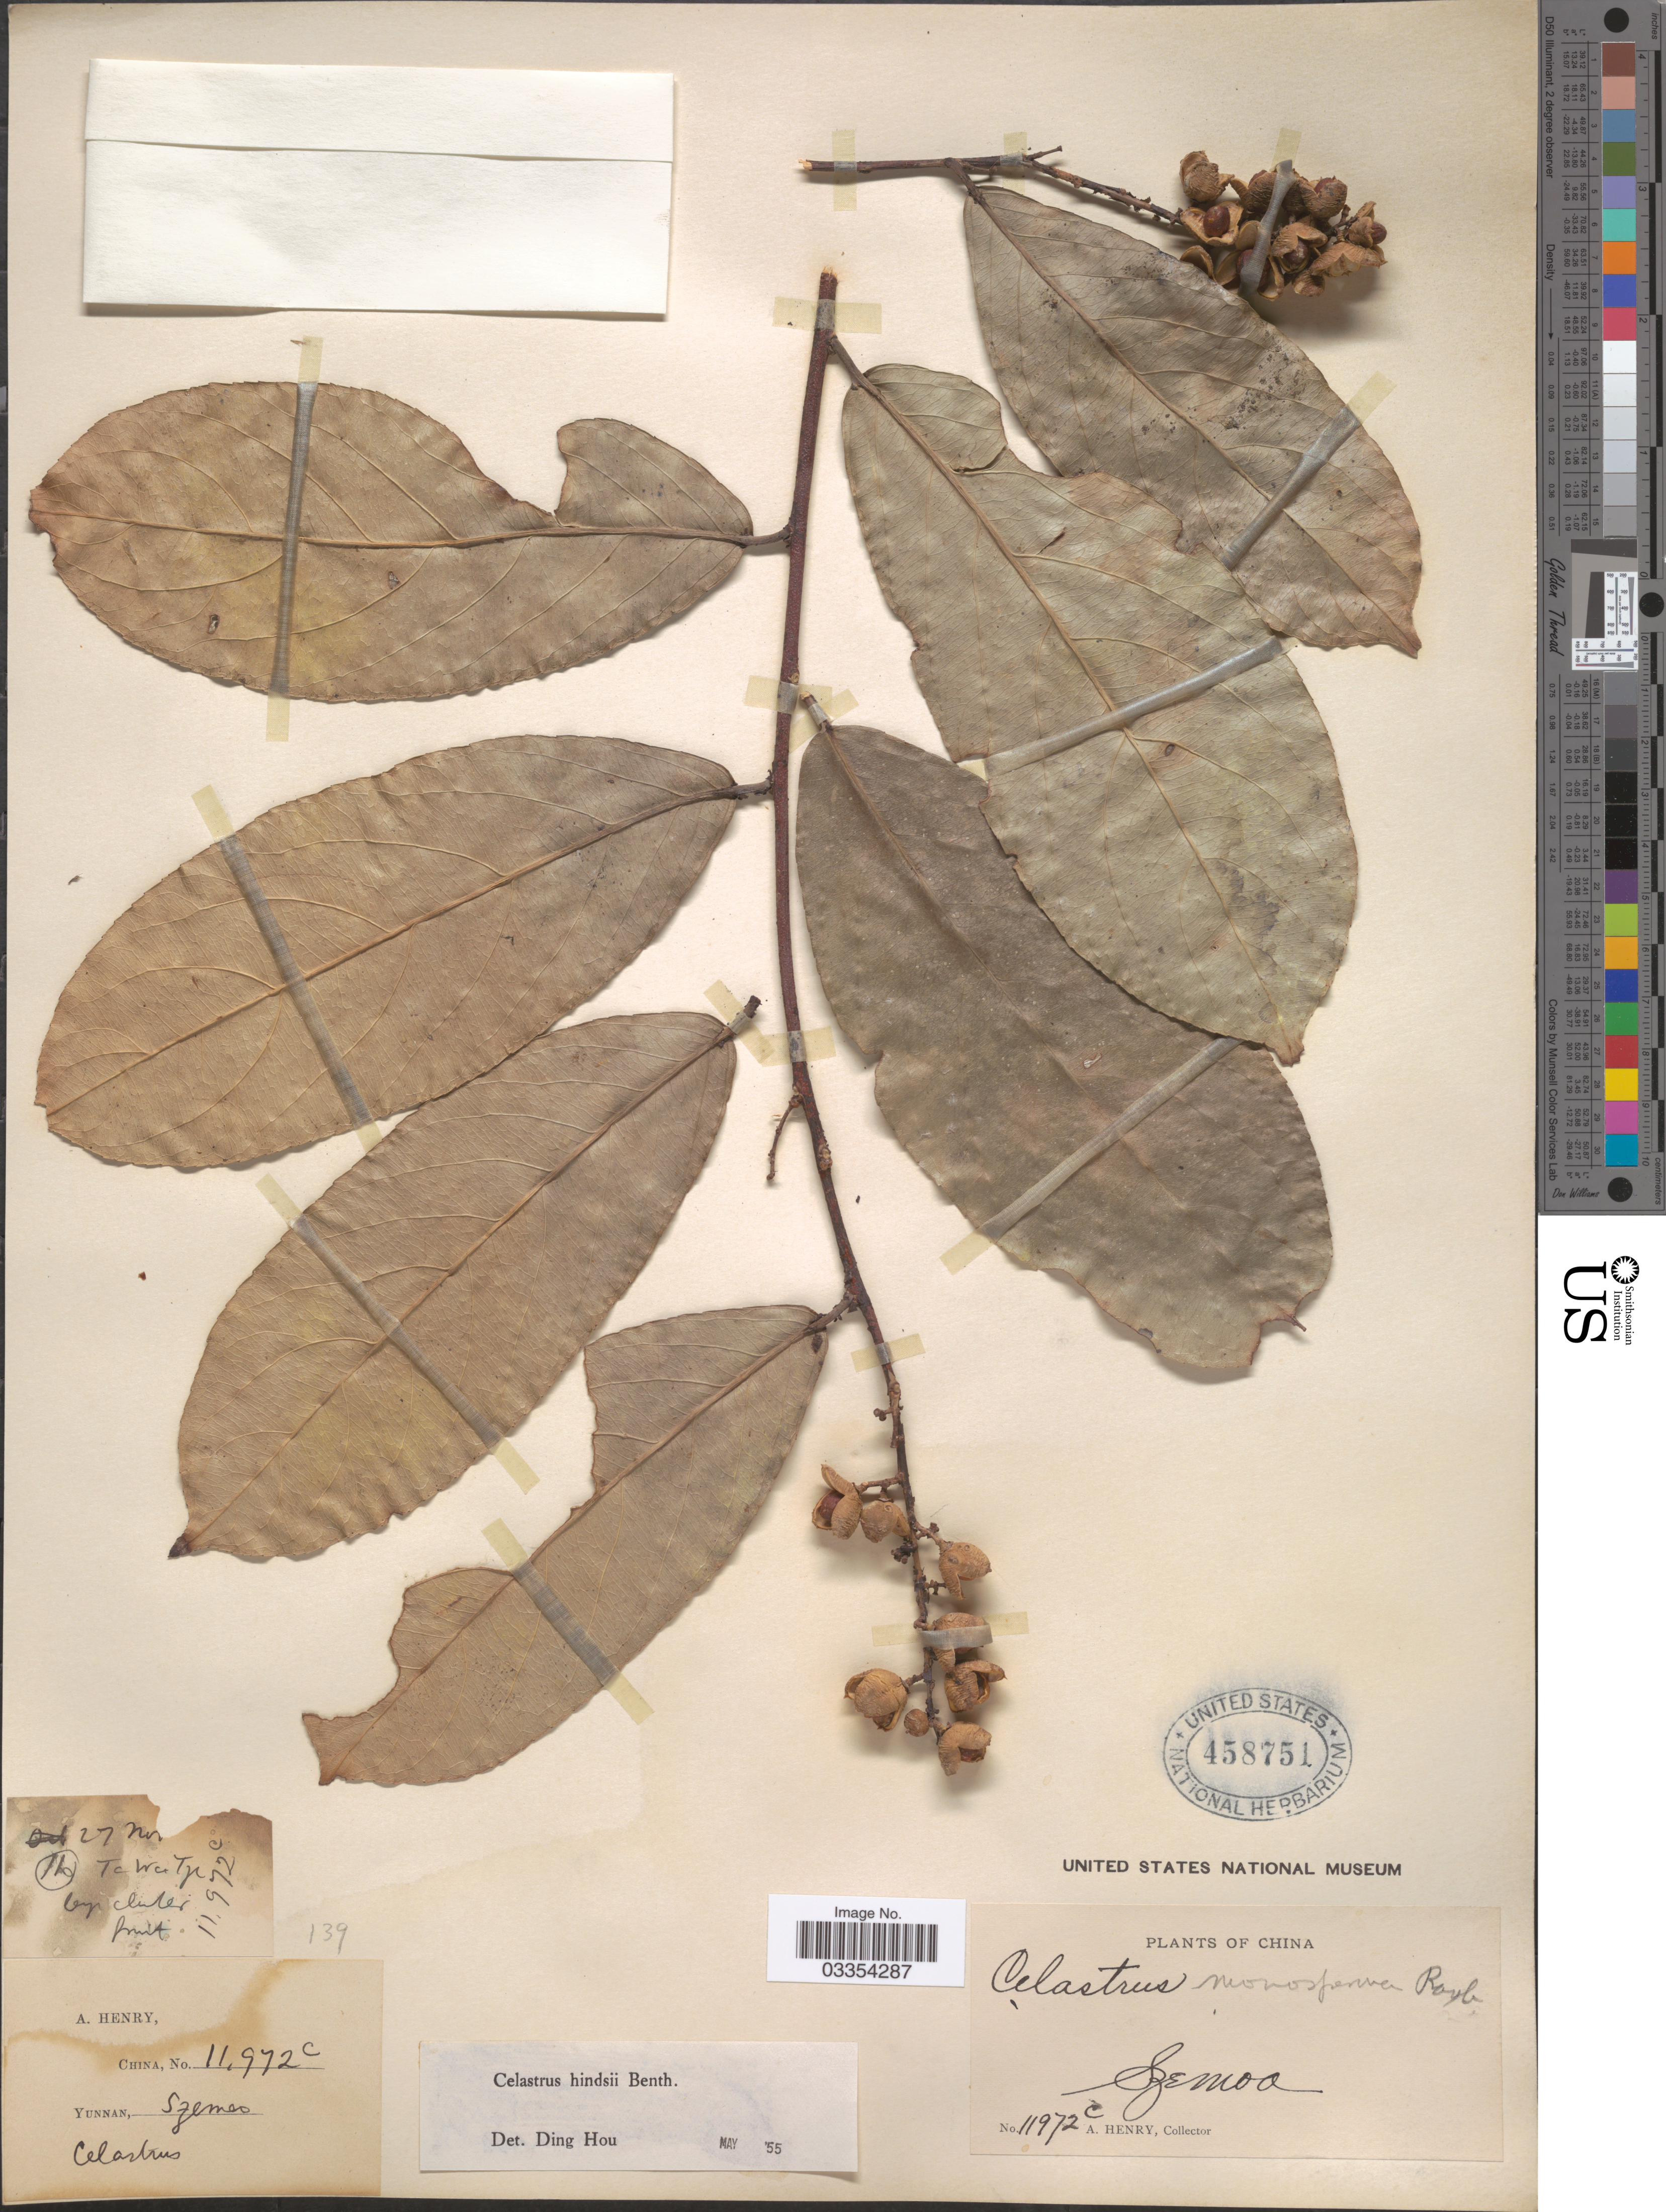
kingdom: Plantae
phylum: Tracheophyta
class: Magnoliopsida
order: Celastrales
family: Celastraceae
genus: Celastrus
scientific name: Celastrus hindsii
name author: Benth.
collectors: A. Henry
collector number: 11972 C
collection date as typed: Transcribed d/m/y: /11/27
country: China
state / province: Yunnan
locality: Szemoa.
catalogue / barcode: US 458751